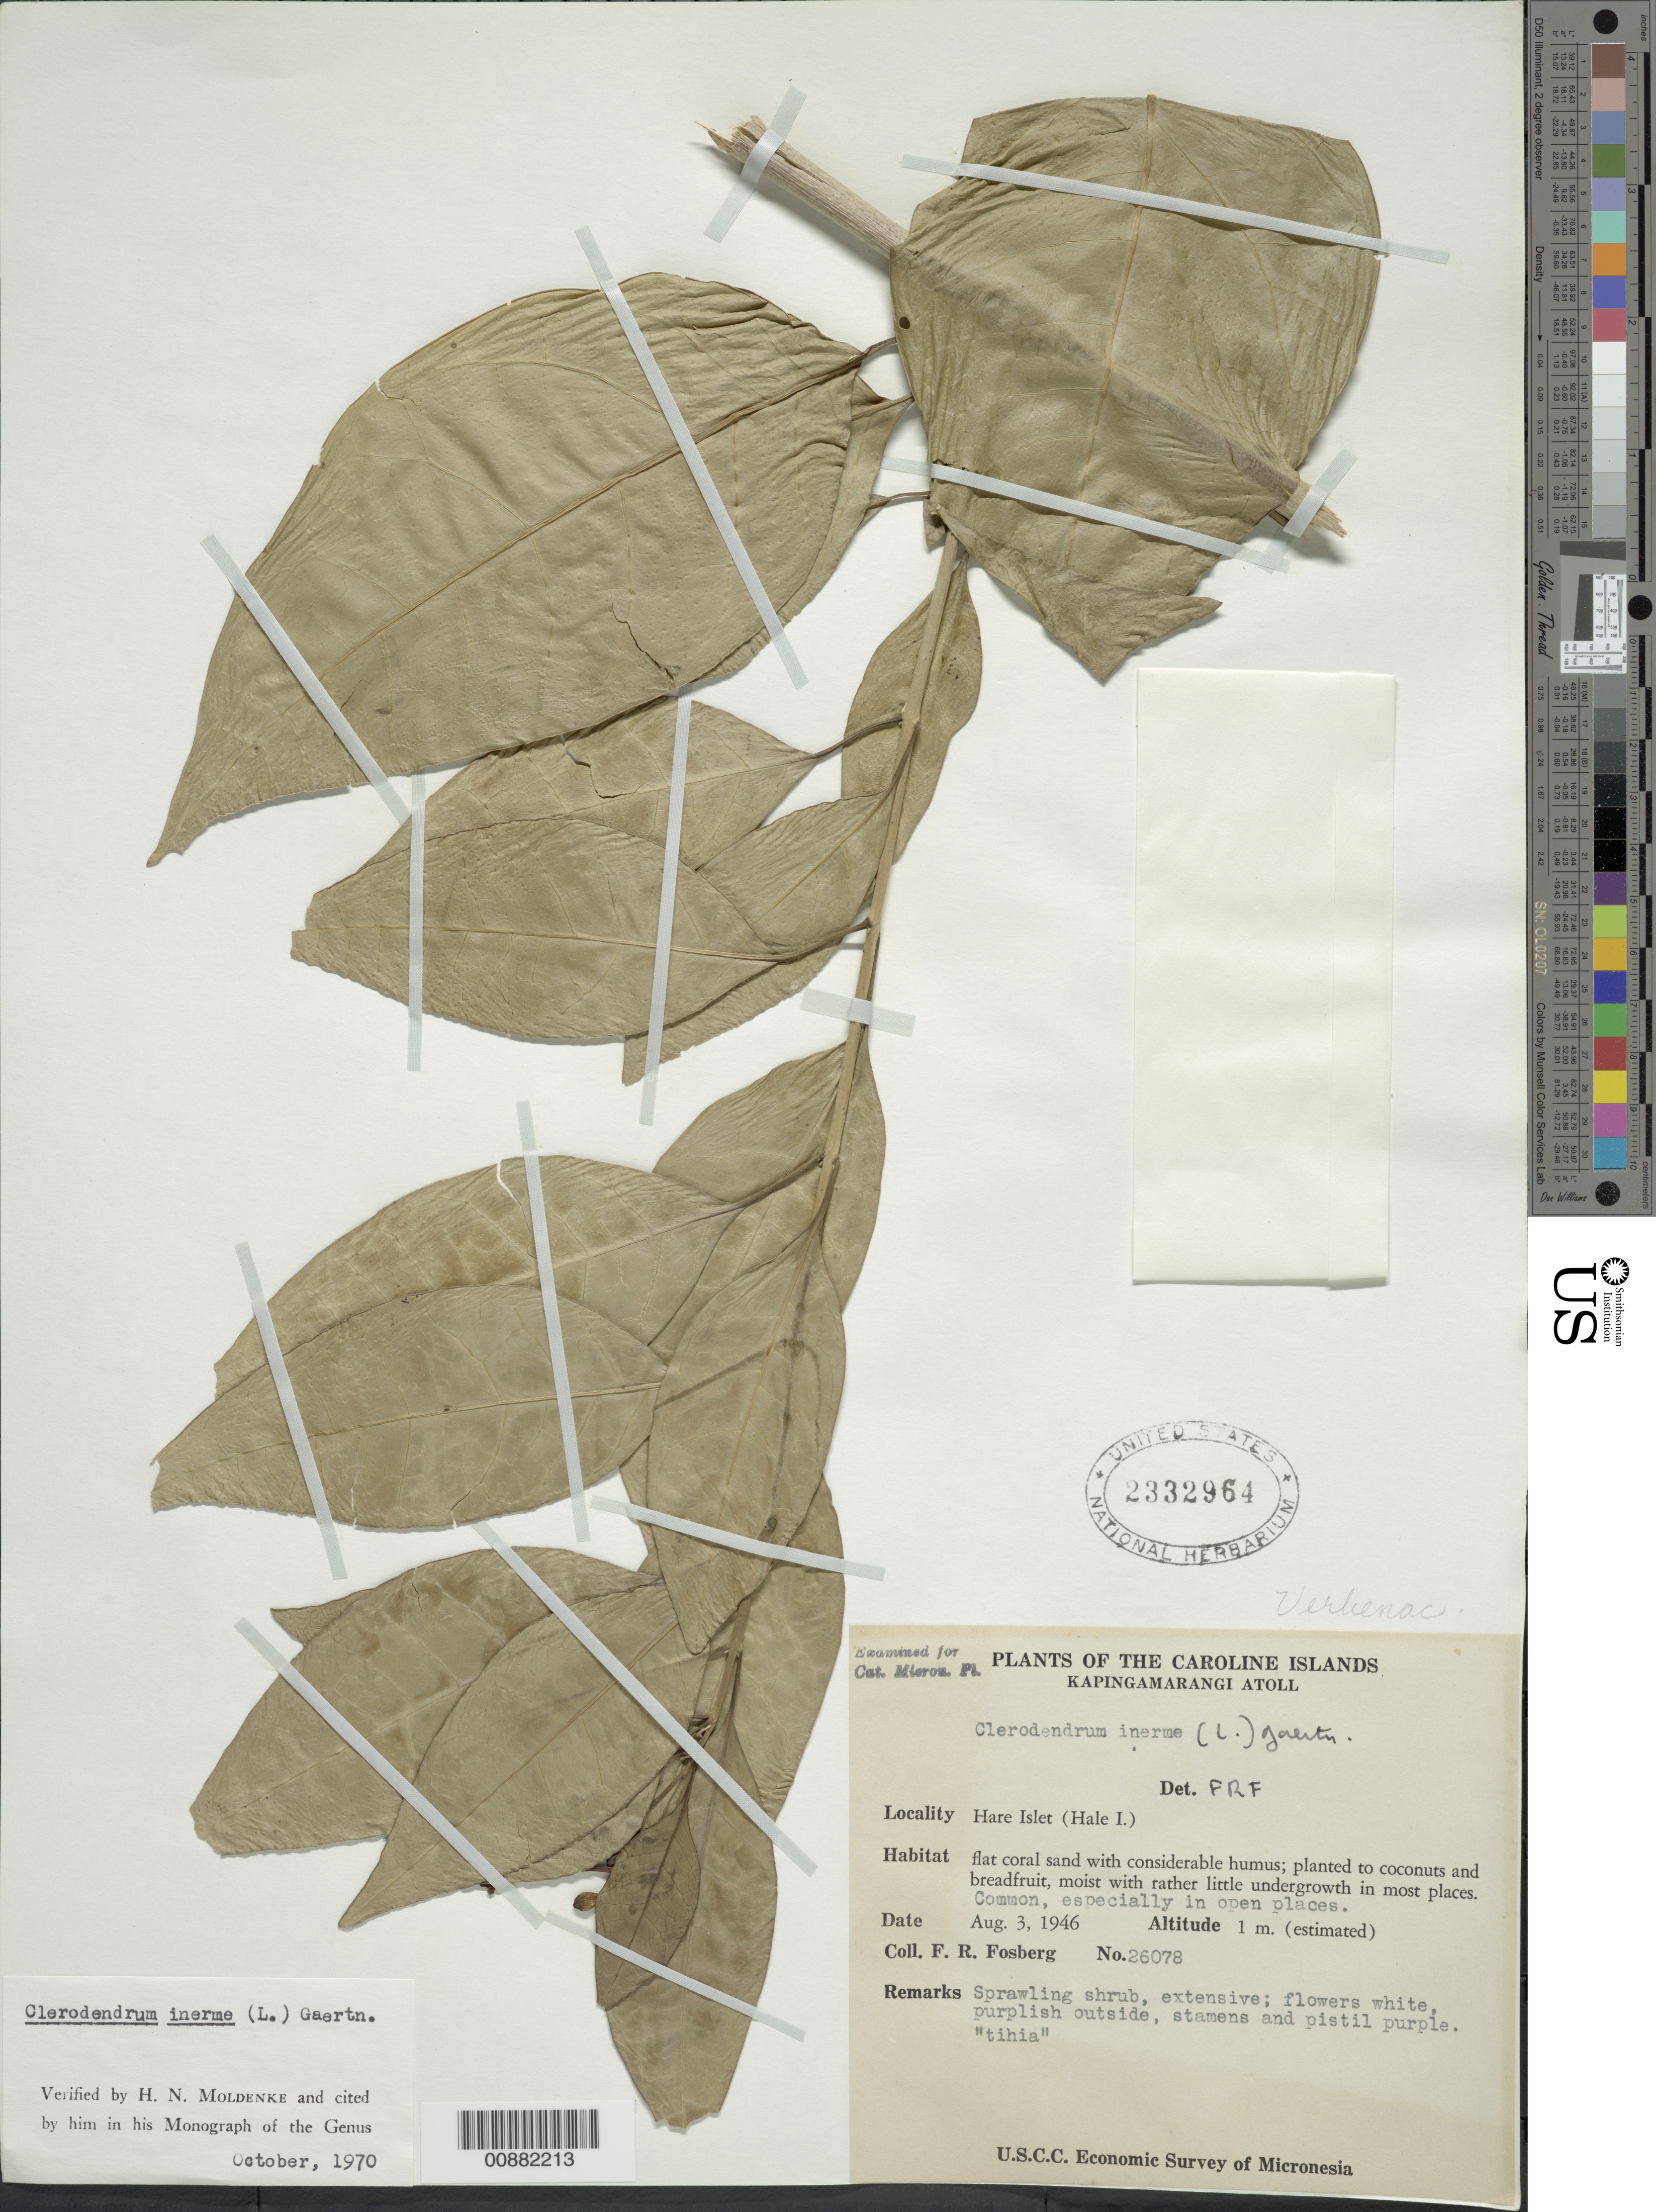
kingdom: Plantae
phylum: Tracheophyta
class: Magnoliopsida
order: Lamiales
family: Lamiaceae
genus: Clerodendrum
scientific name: Clerodendrum inerme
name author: (L.) Gaertn.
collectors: F. R. Fosberg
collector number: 26078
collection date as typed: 03 Aug 1946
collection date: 1946-08-03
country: Micronesia, Federated States of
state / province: Pohnpei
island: Kapingamarangi Atoll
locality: Hare islet (Hale I.)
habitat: common, especially in open places. Flat coral sand with considerable humus; planted otcoconuts and breadfruit.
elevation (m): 1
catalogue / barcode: US 2332964